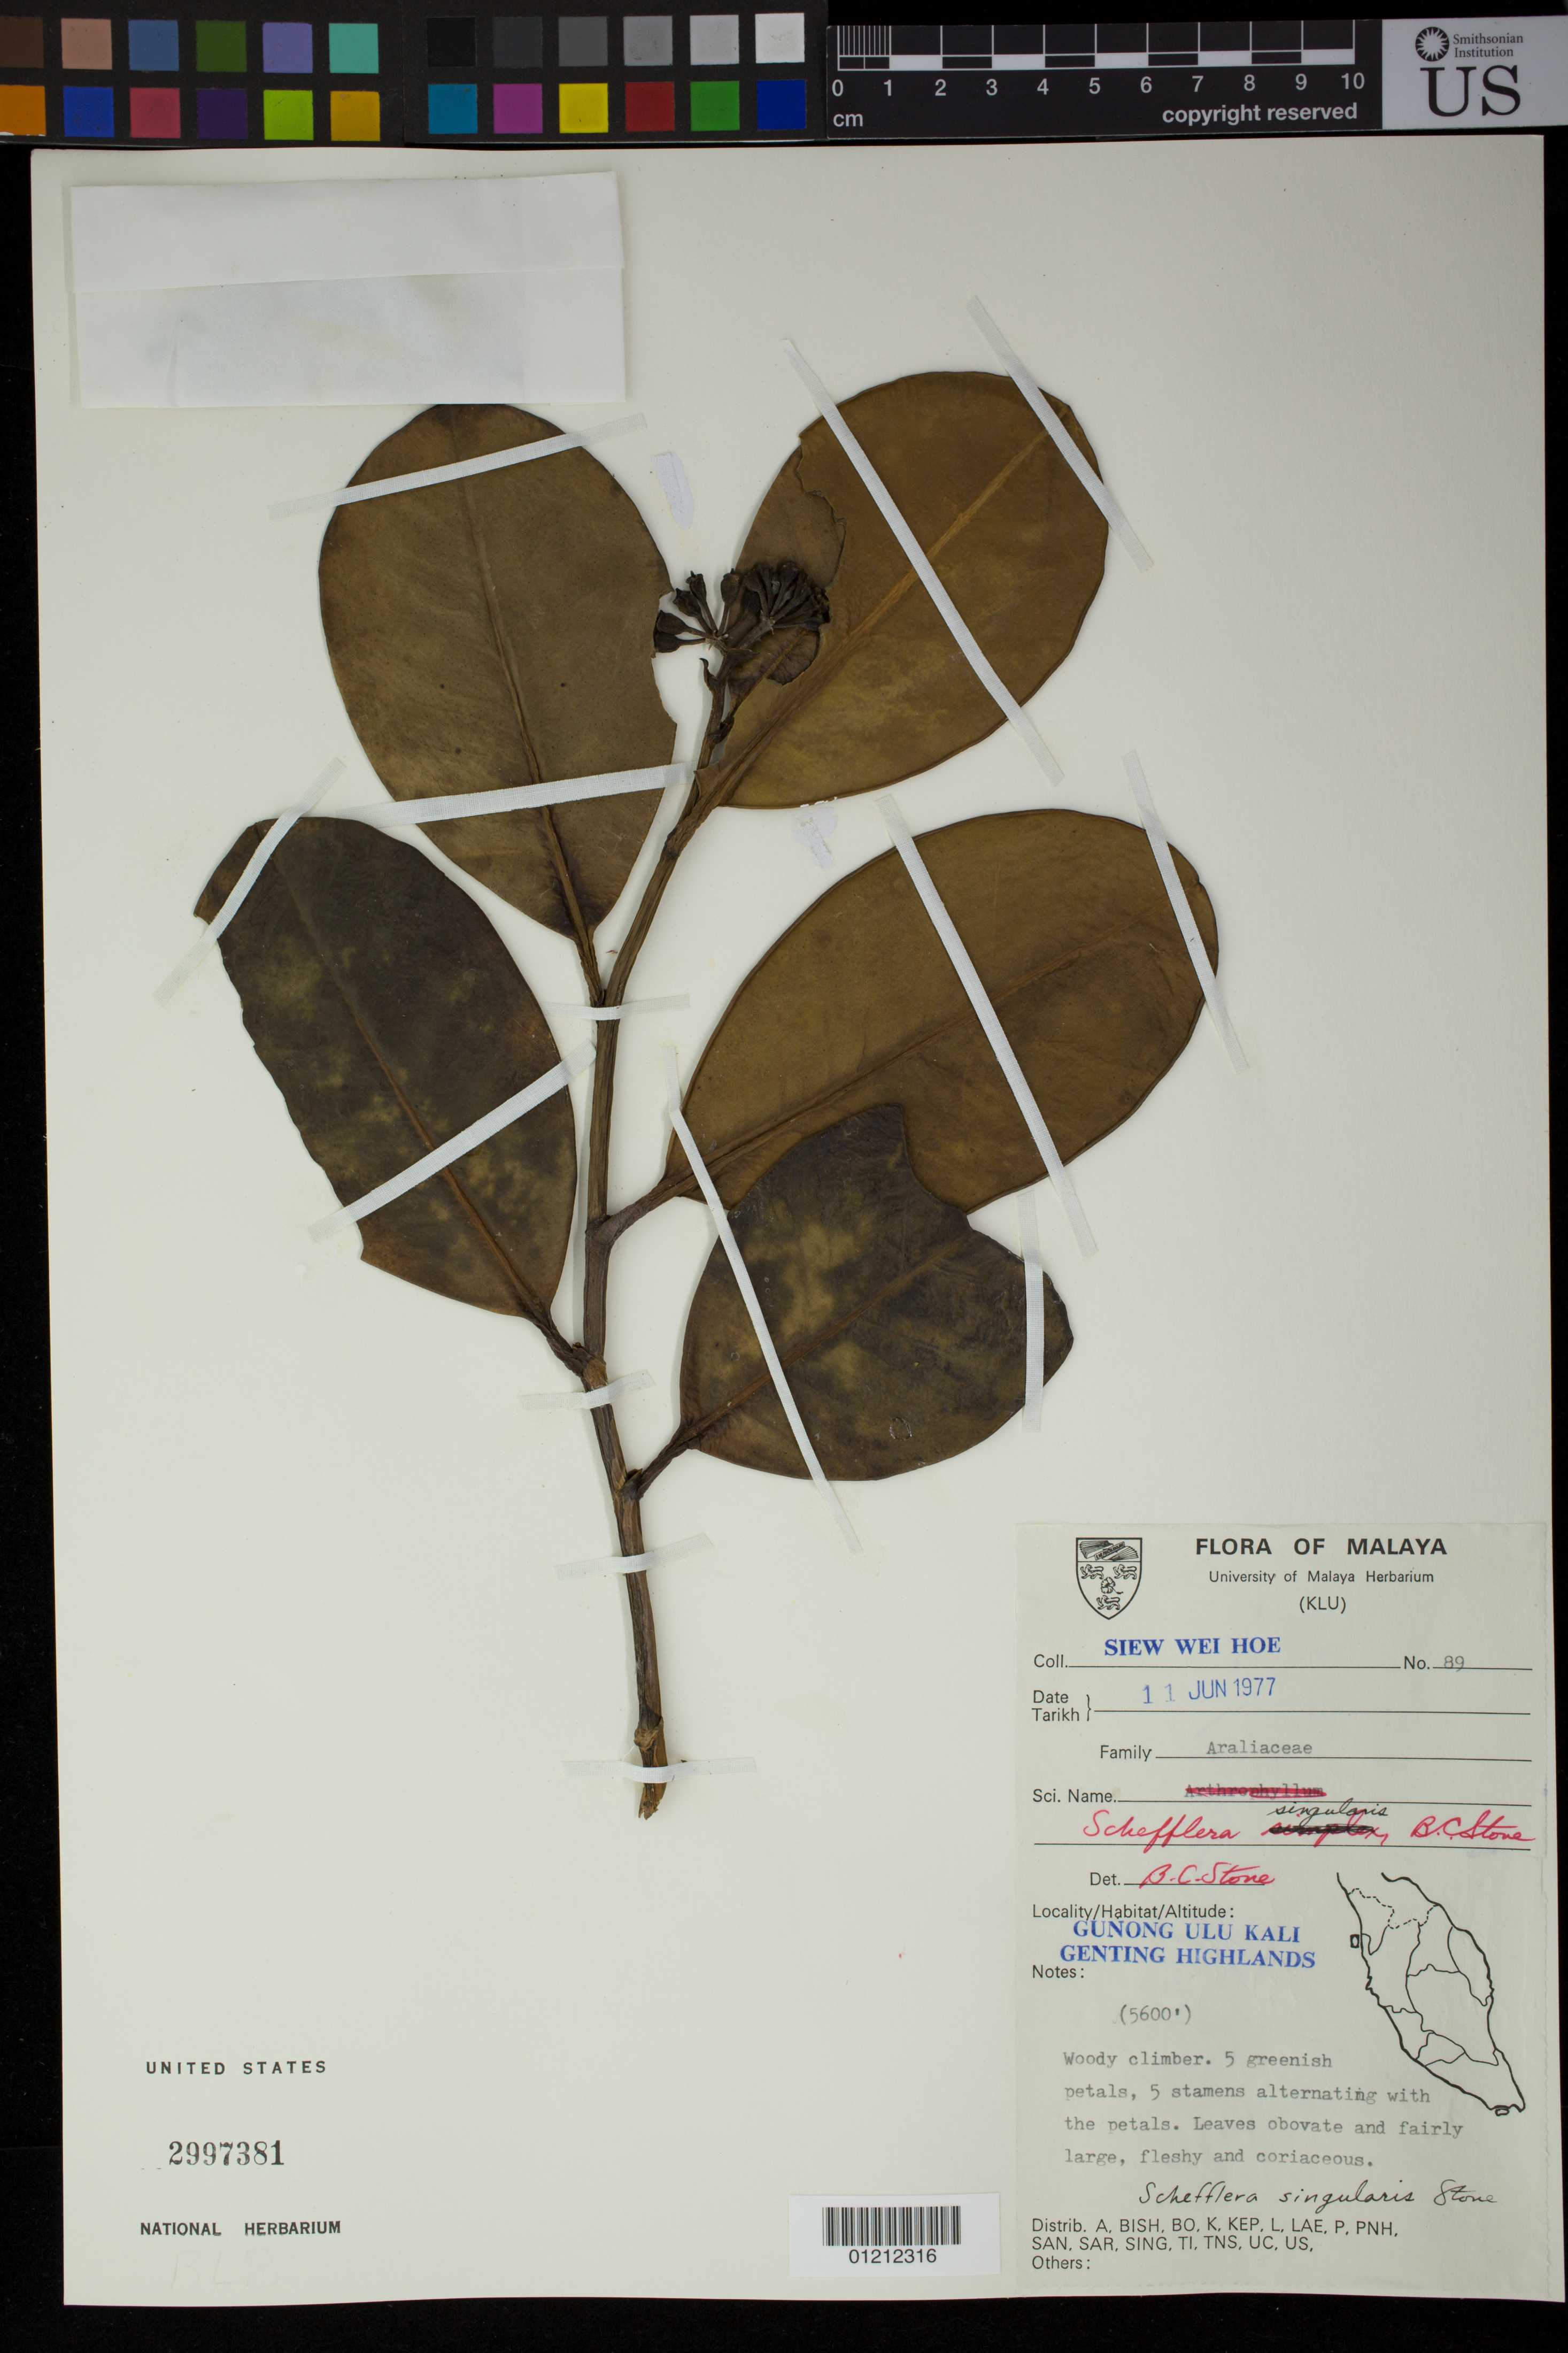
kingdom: Plantae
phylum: Tracheophyta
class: Magnoliopsida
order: Apiales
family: Araliaceae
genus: Schefflera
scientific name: Schefflera singularis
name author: B.C. Stone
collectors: W. H. Siew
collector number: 89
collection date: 1977-06-11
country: Malaysia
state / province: Pahang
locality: Gunong Ulu Kali, Genting Highlands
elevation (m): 1707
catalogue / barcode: US 2997381